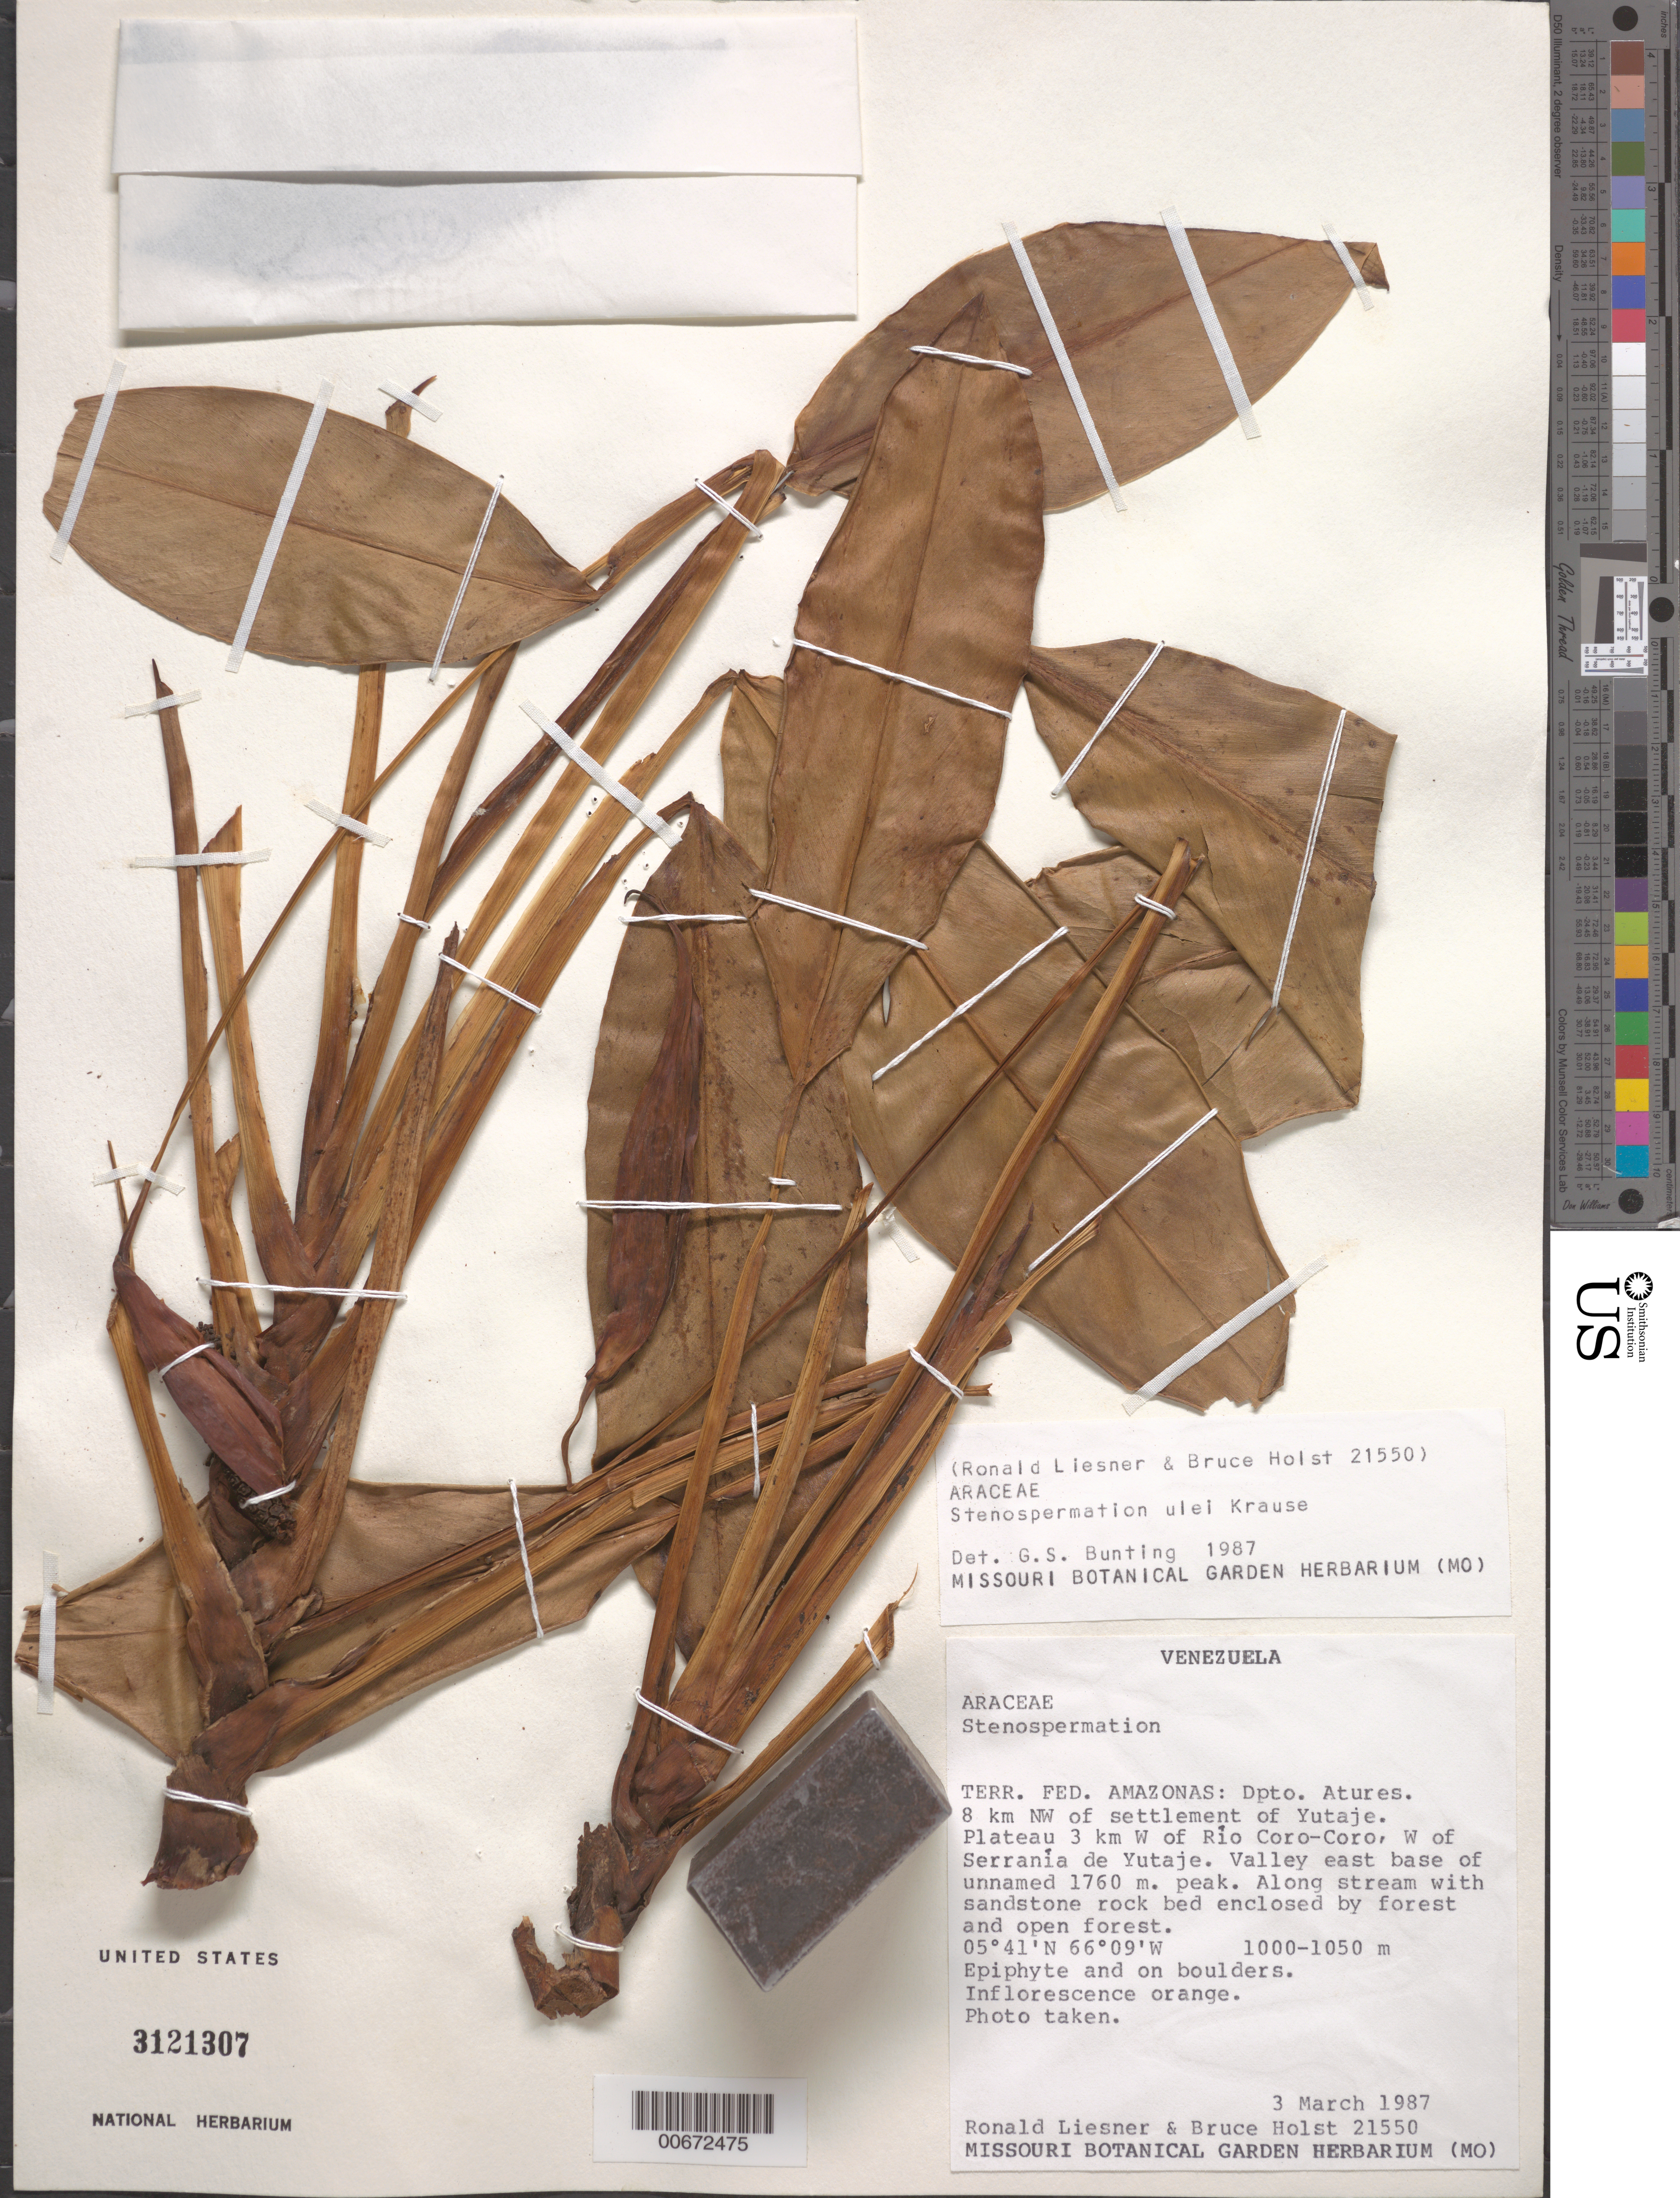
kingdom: Plantae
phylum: Tracheophyta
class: Liliopsida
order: Alismatales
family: Araceae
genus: Stenospermation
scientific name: Stenospermation ulei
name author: K. Krause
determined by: Bunting, G. S.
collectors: R. L. Liesner & B. Holst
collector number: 21550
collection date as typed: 3-Mar-87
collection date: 1987-03-03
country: Venezuela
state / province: Amazonas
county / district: Atures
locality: Yutajé settlement, 8 km NW of; plateau 3 km W of Río Coro-Coro, W of Serrania de Yutajé; valley east base of unnamed 1760m peak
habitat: Along stream with sandstone rock bed enclosed by forest and open forest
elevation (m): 1000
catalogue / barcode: US 3121307